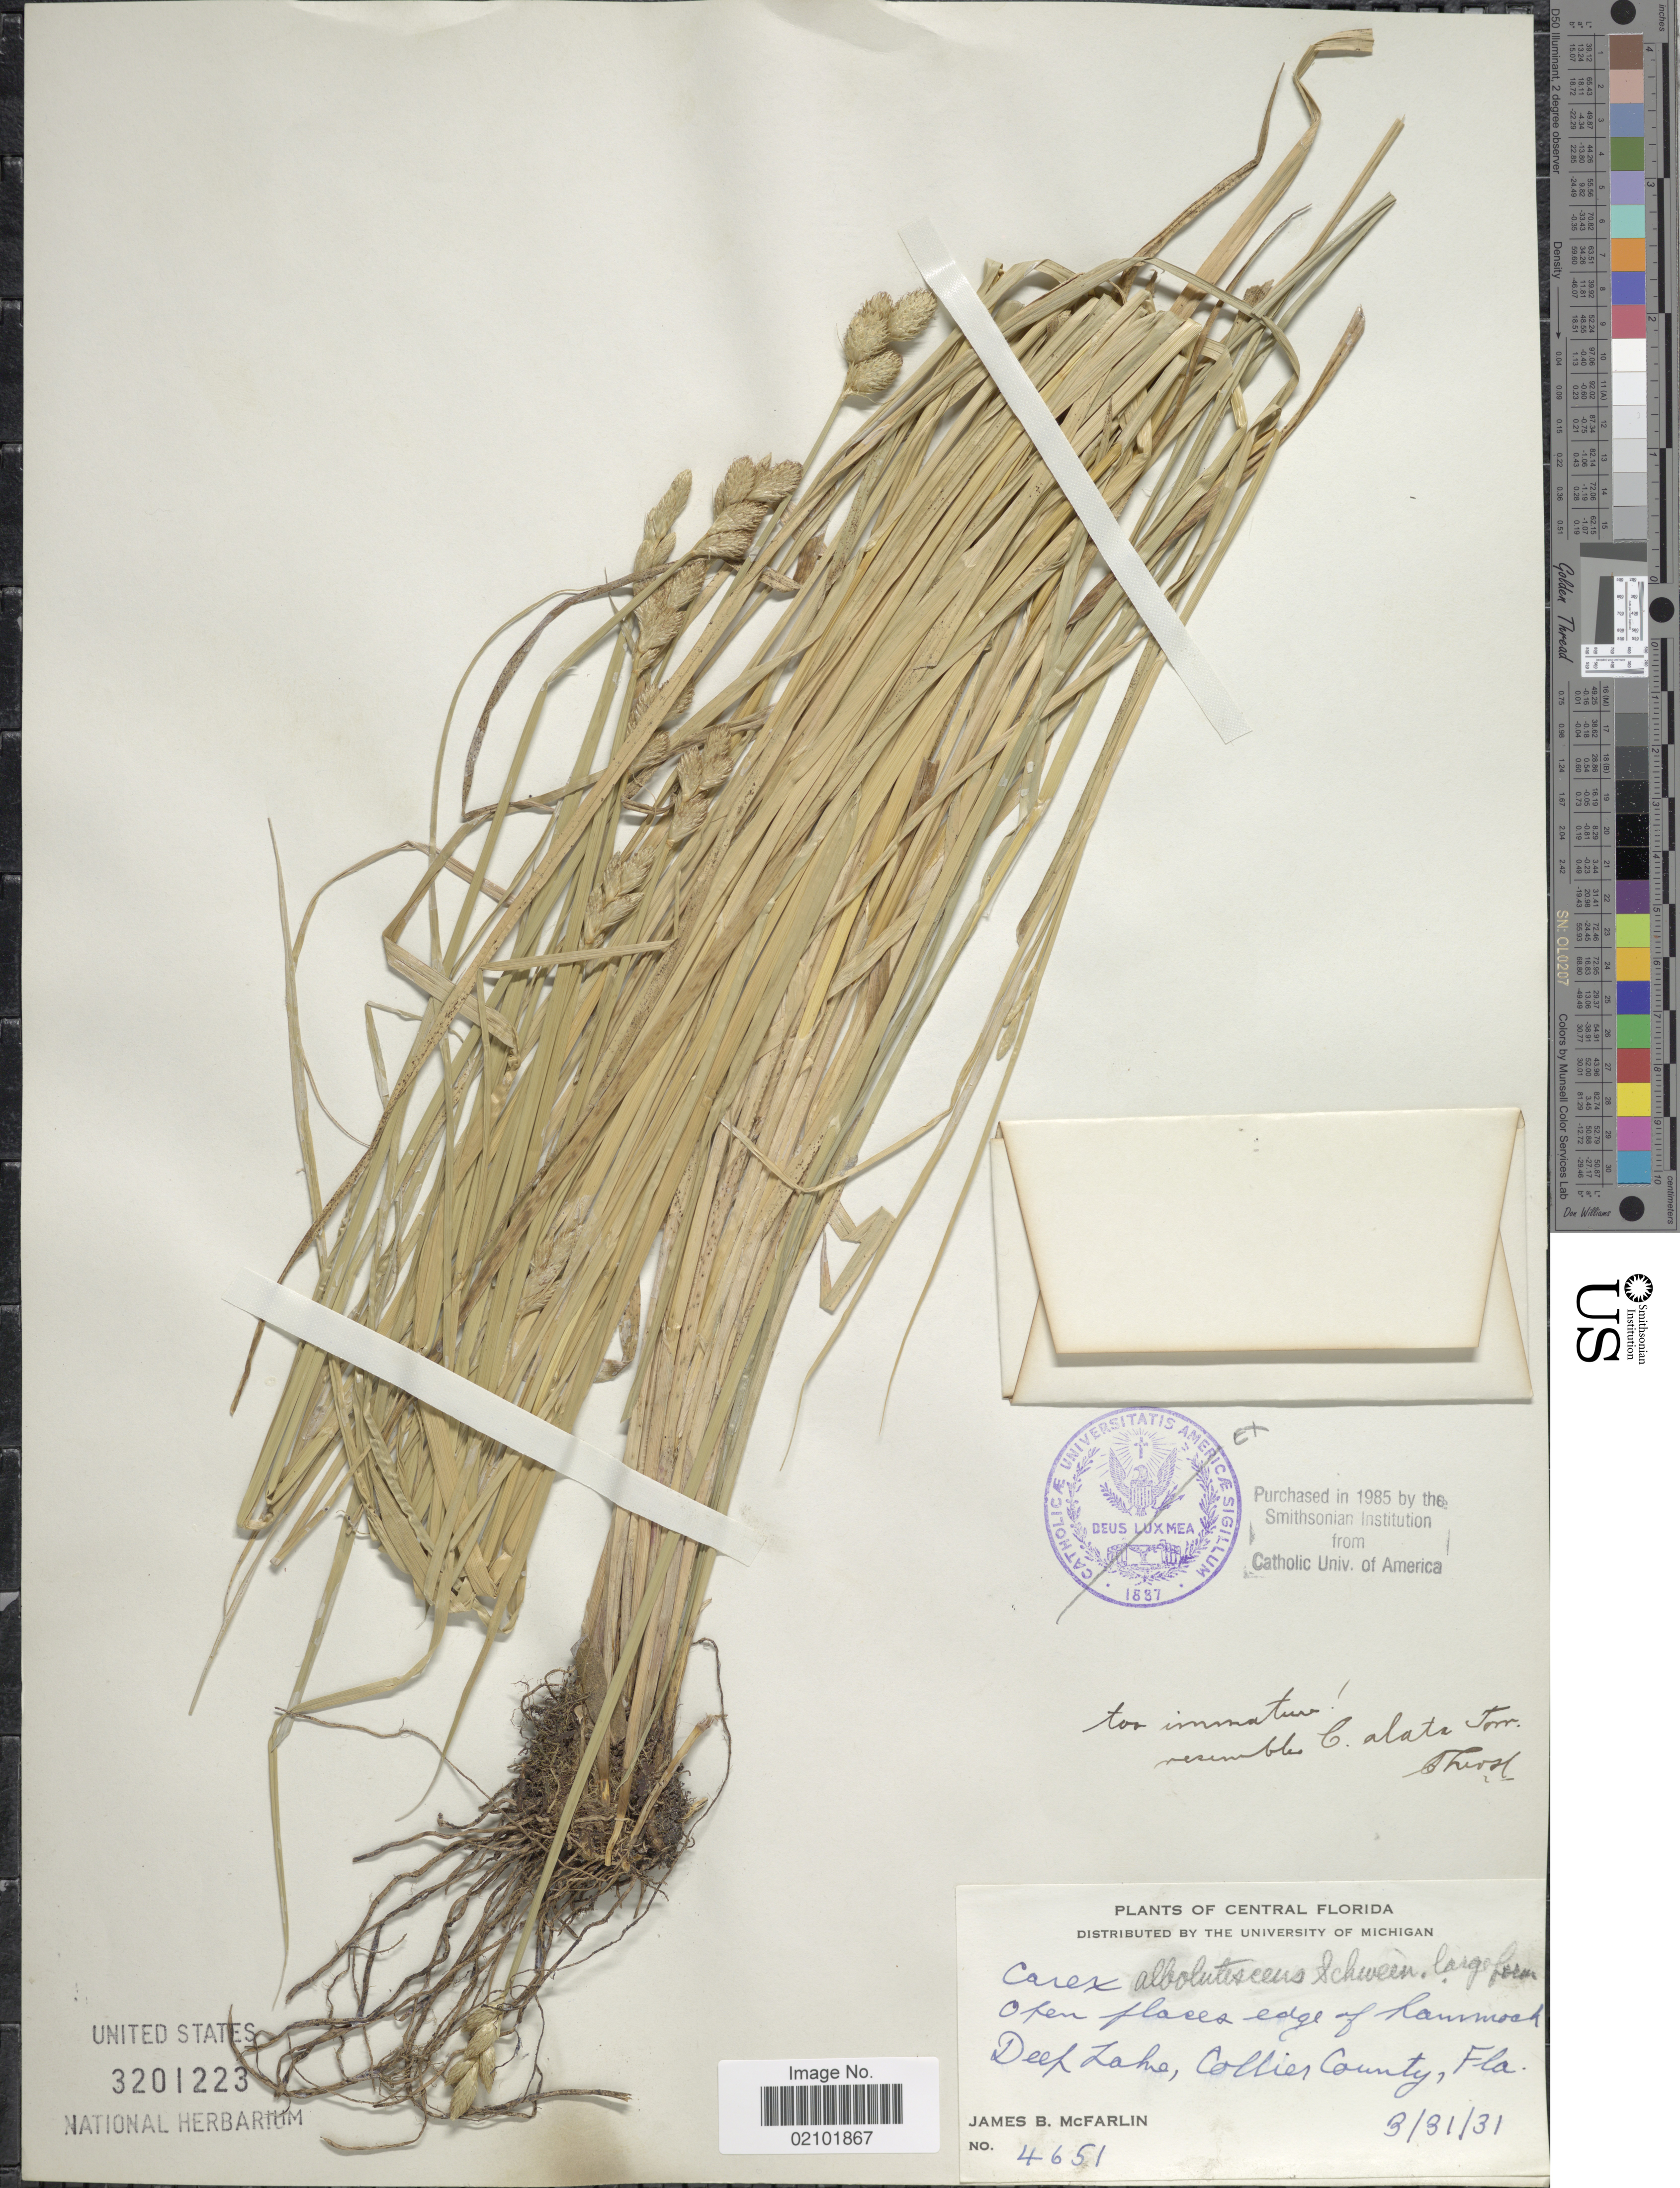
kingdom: Plantae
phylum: Tracheophyta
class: Liliopsida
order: Poales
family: Cyperaceae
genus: Carex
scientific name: Carex albolutescens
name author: Schwein.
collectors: J. McFarlin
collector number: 4651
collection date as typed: Transcribed d/m/y: 31/3/31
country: United States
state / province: Florida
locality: Central Florida. Deep Lake, Collier County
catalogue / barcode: US 3201223